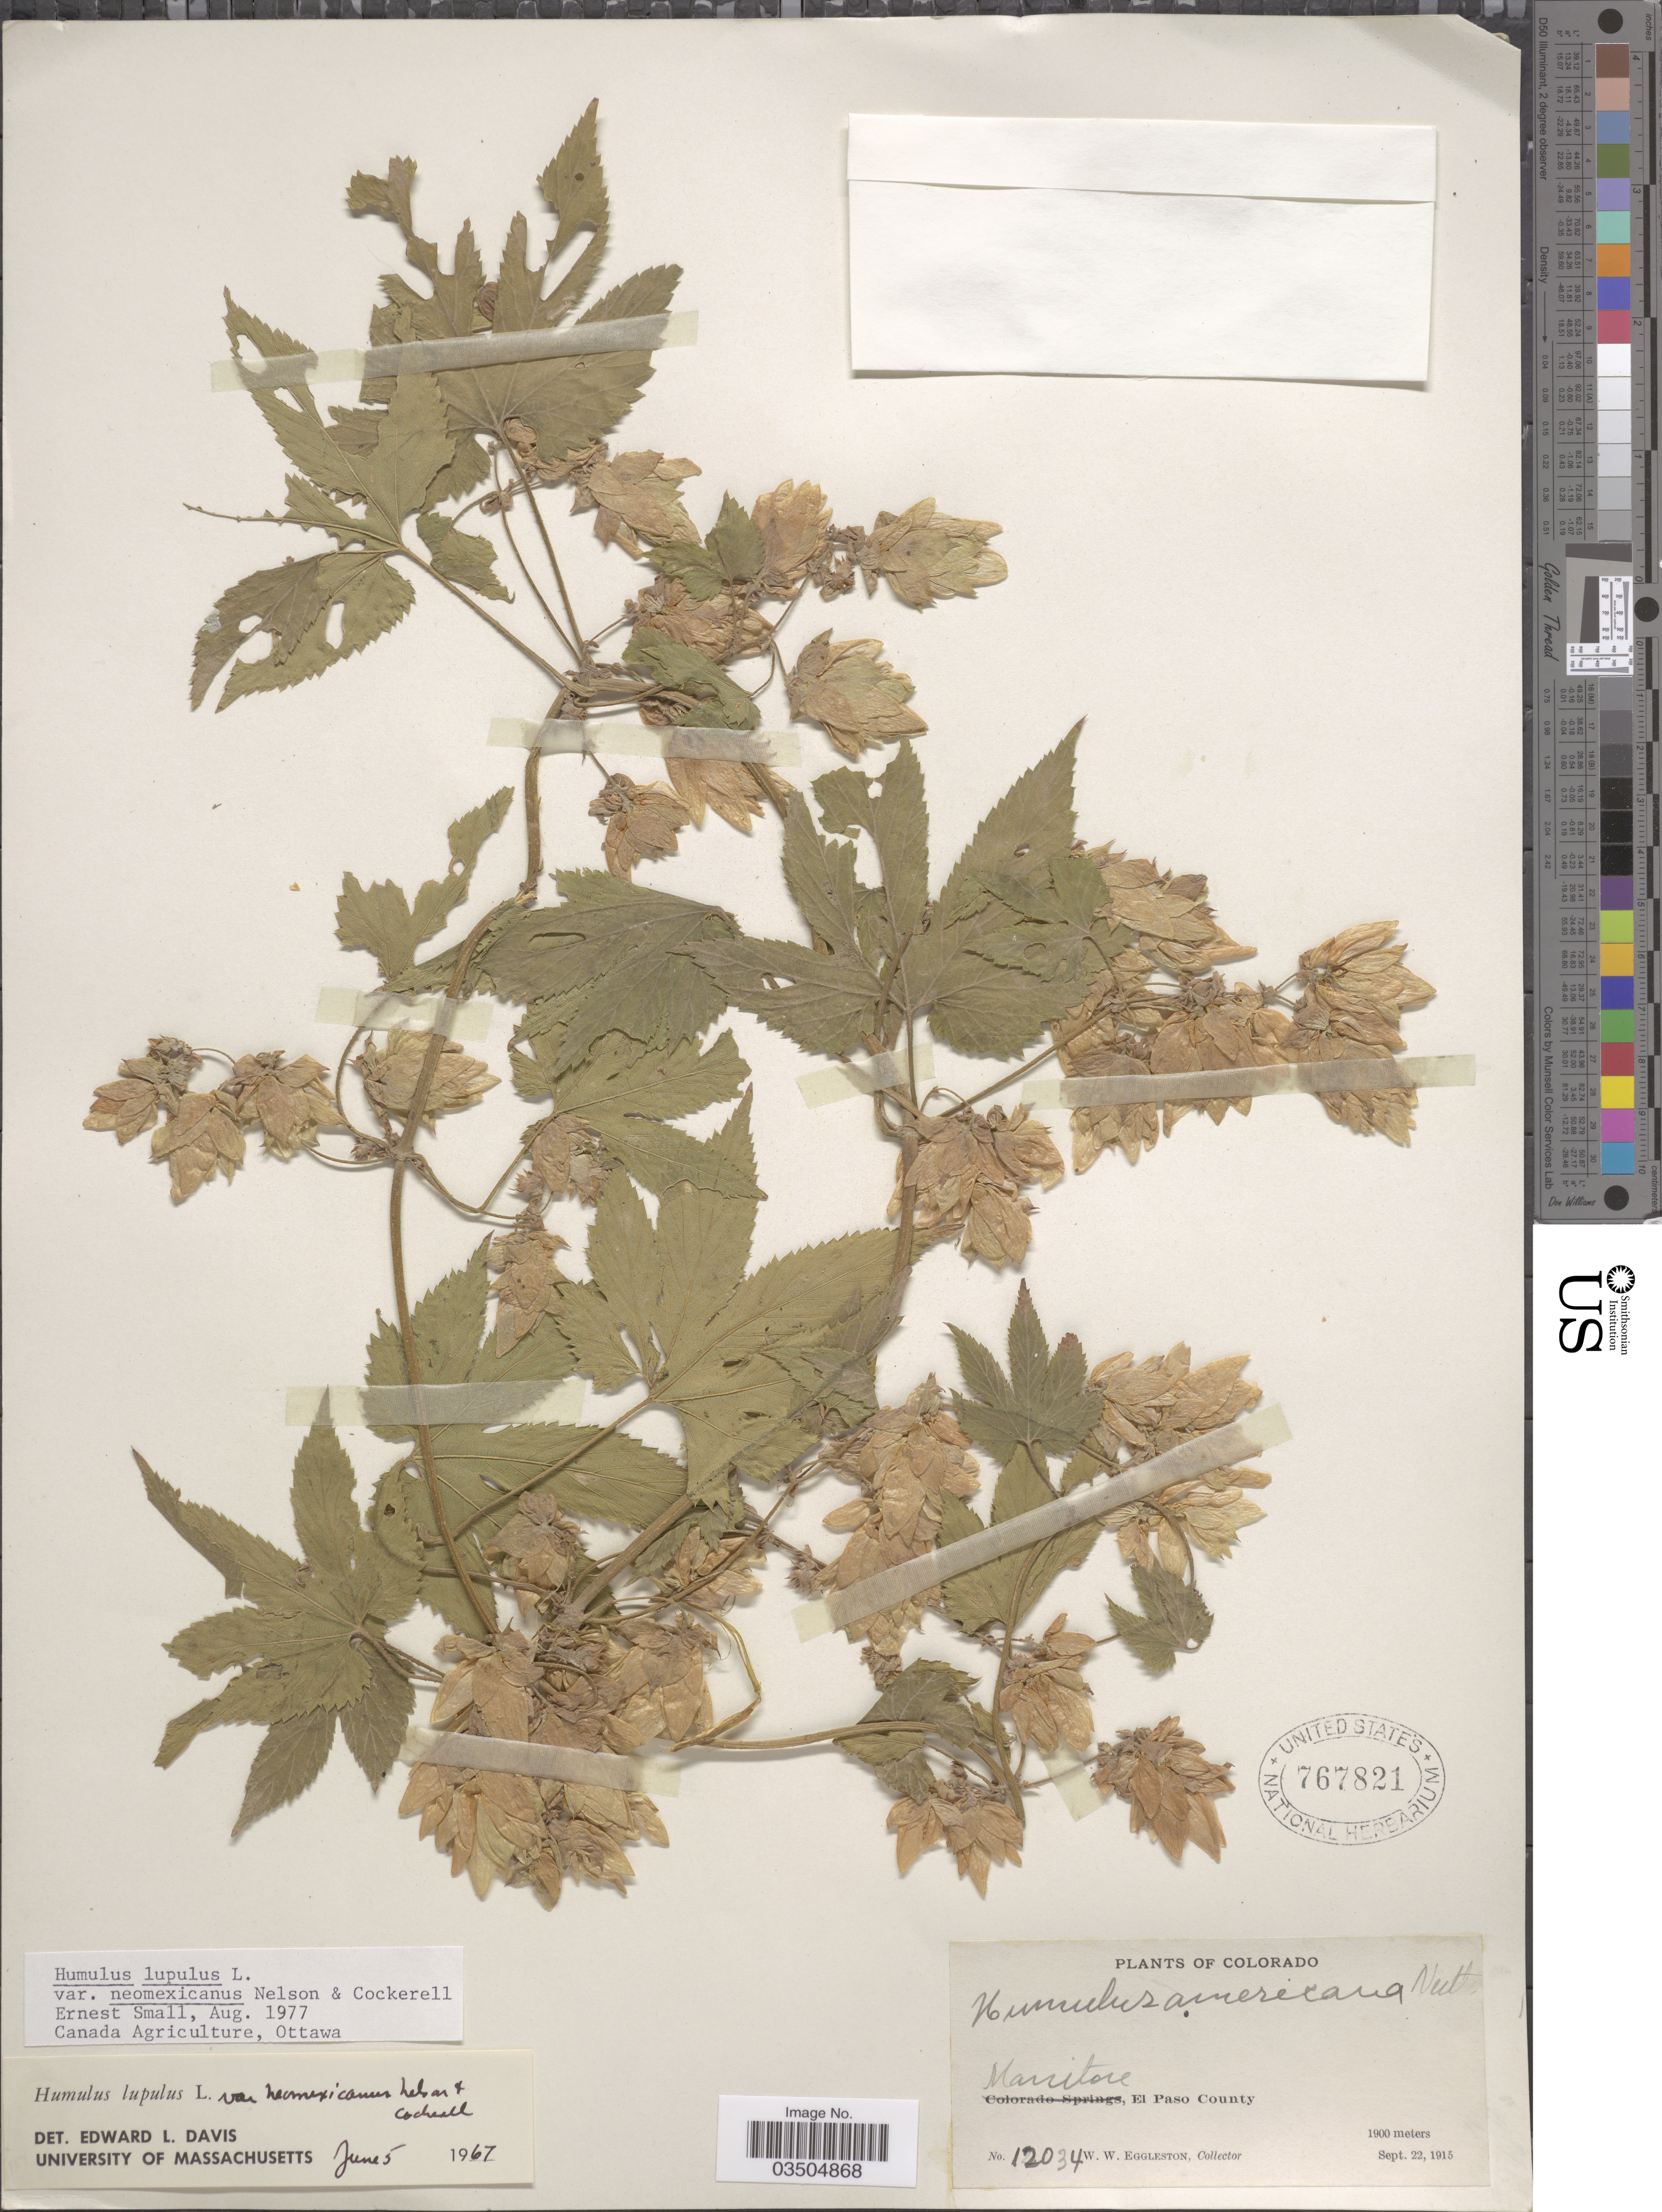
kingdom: Plantae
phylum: Tracheophyta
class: Magnoliopsida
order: Rosales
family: Cannabaceae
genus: Humulus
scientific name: Humulus neomexicanus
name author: (A. Nelson & Cockerell) Rydb.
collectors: W. W. Eggleston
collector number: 12034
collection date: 1915-09-22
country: United States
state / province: Colorado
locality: Manitou, El Paso County.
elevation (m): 1900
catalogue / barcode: US 767821